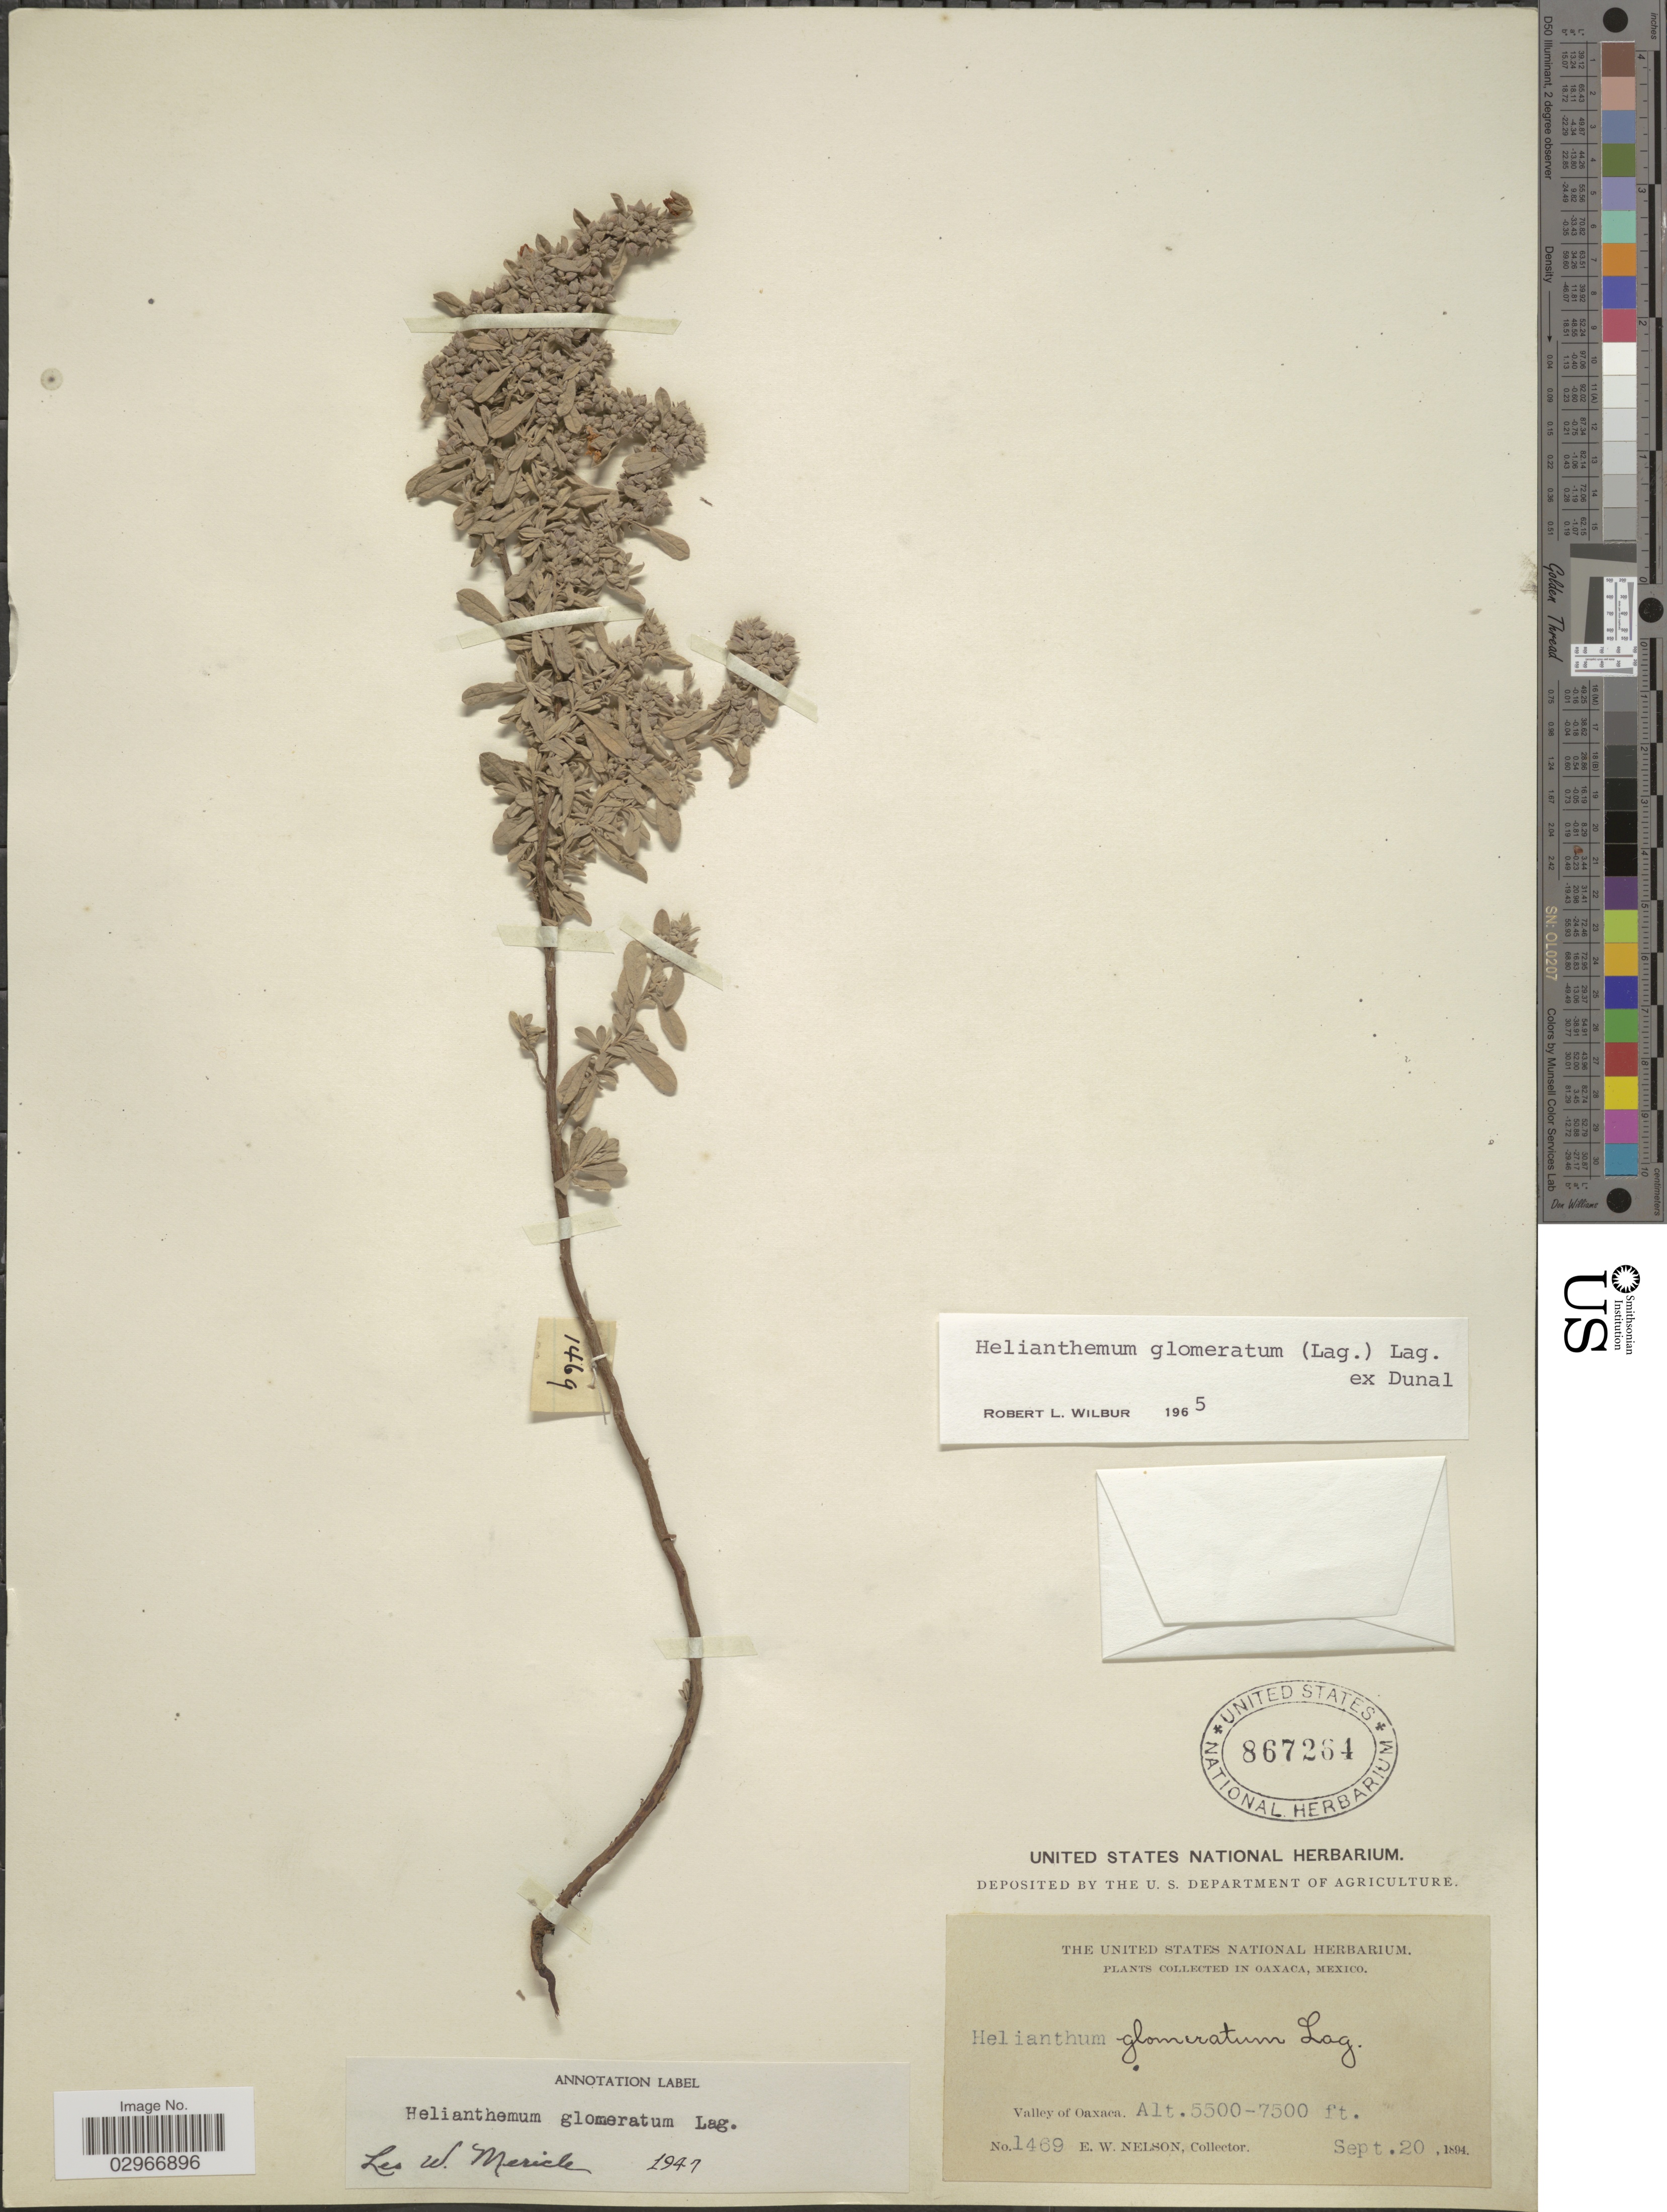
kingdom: Plantae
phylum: Tracheophyta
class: Magnoliopsida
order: Malvales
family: Cistaceae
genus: Helianthemum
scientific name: Helianthemum glomeratum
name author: (Lag.) Lag. ex Dunal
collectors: E. W. Nelson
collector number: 1469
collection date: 1984-09-20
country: Mexico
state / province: Oaxaca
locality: Valley of Oaxaca.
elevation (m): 1676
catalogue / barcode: US 867264